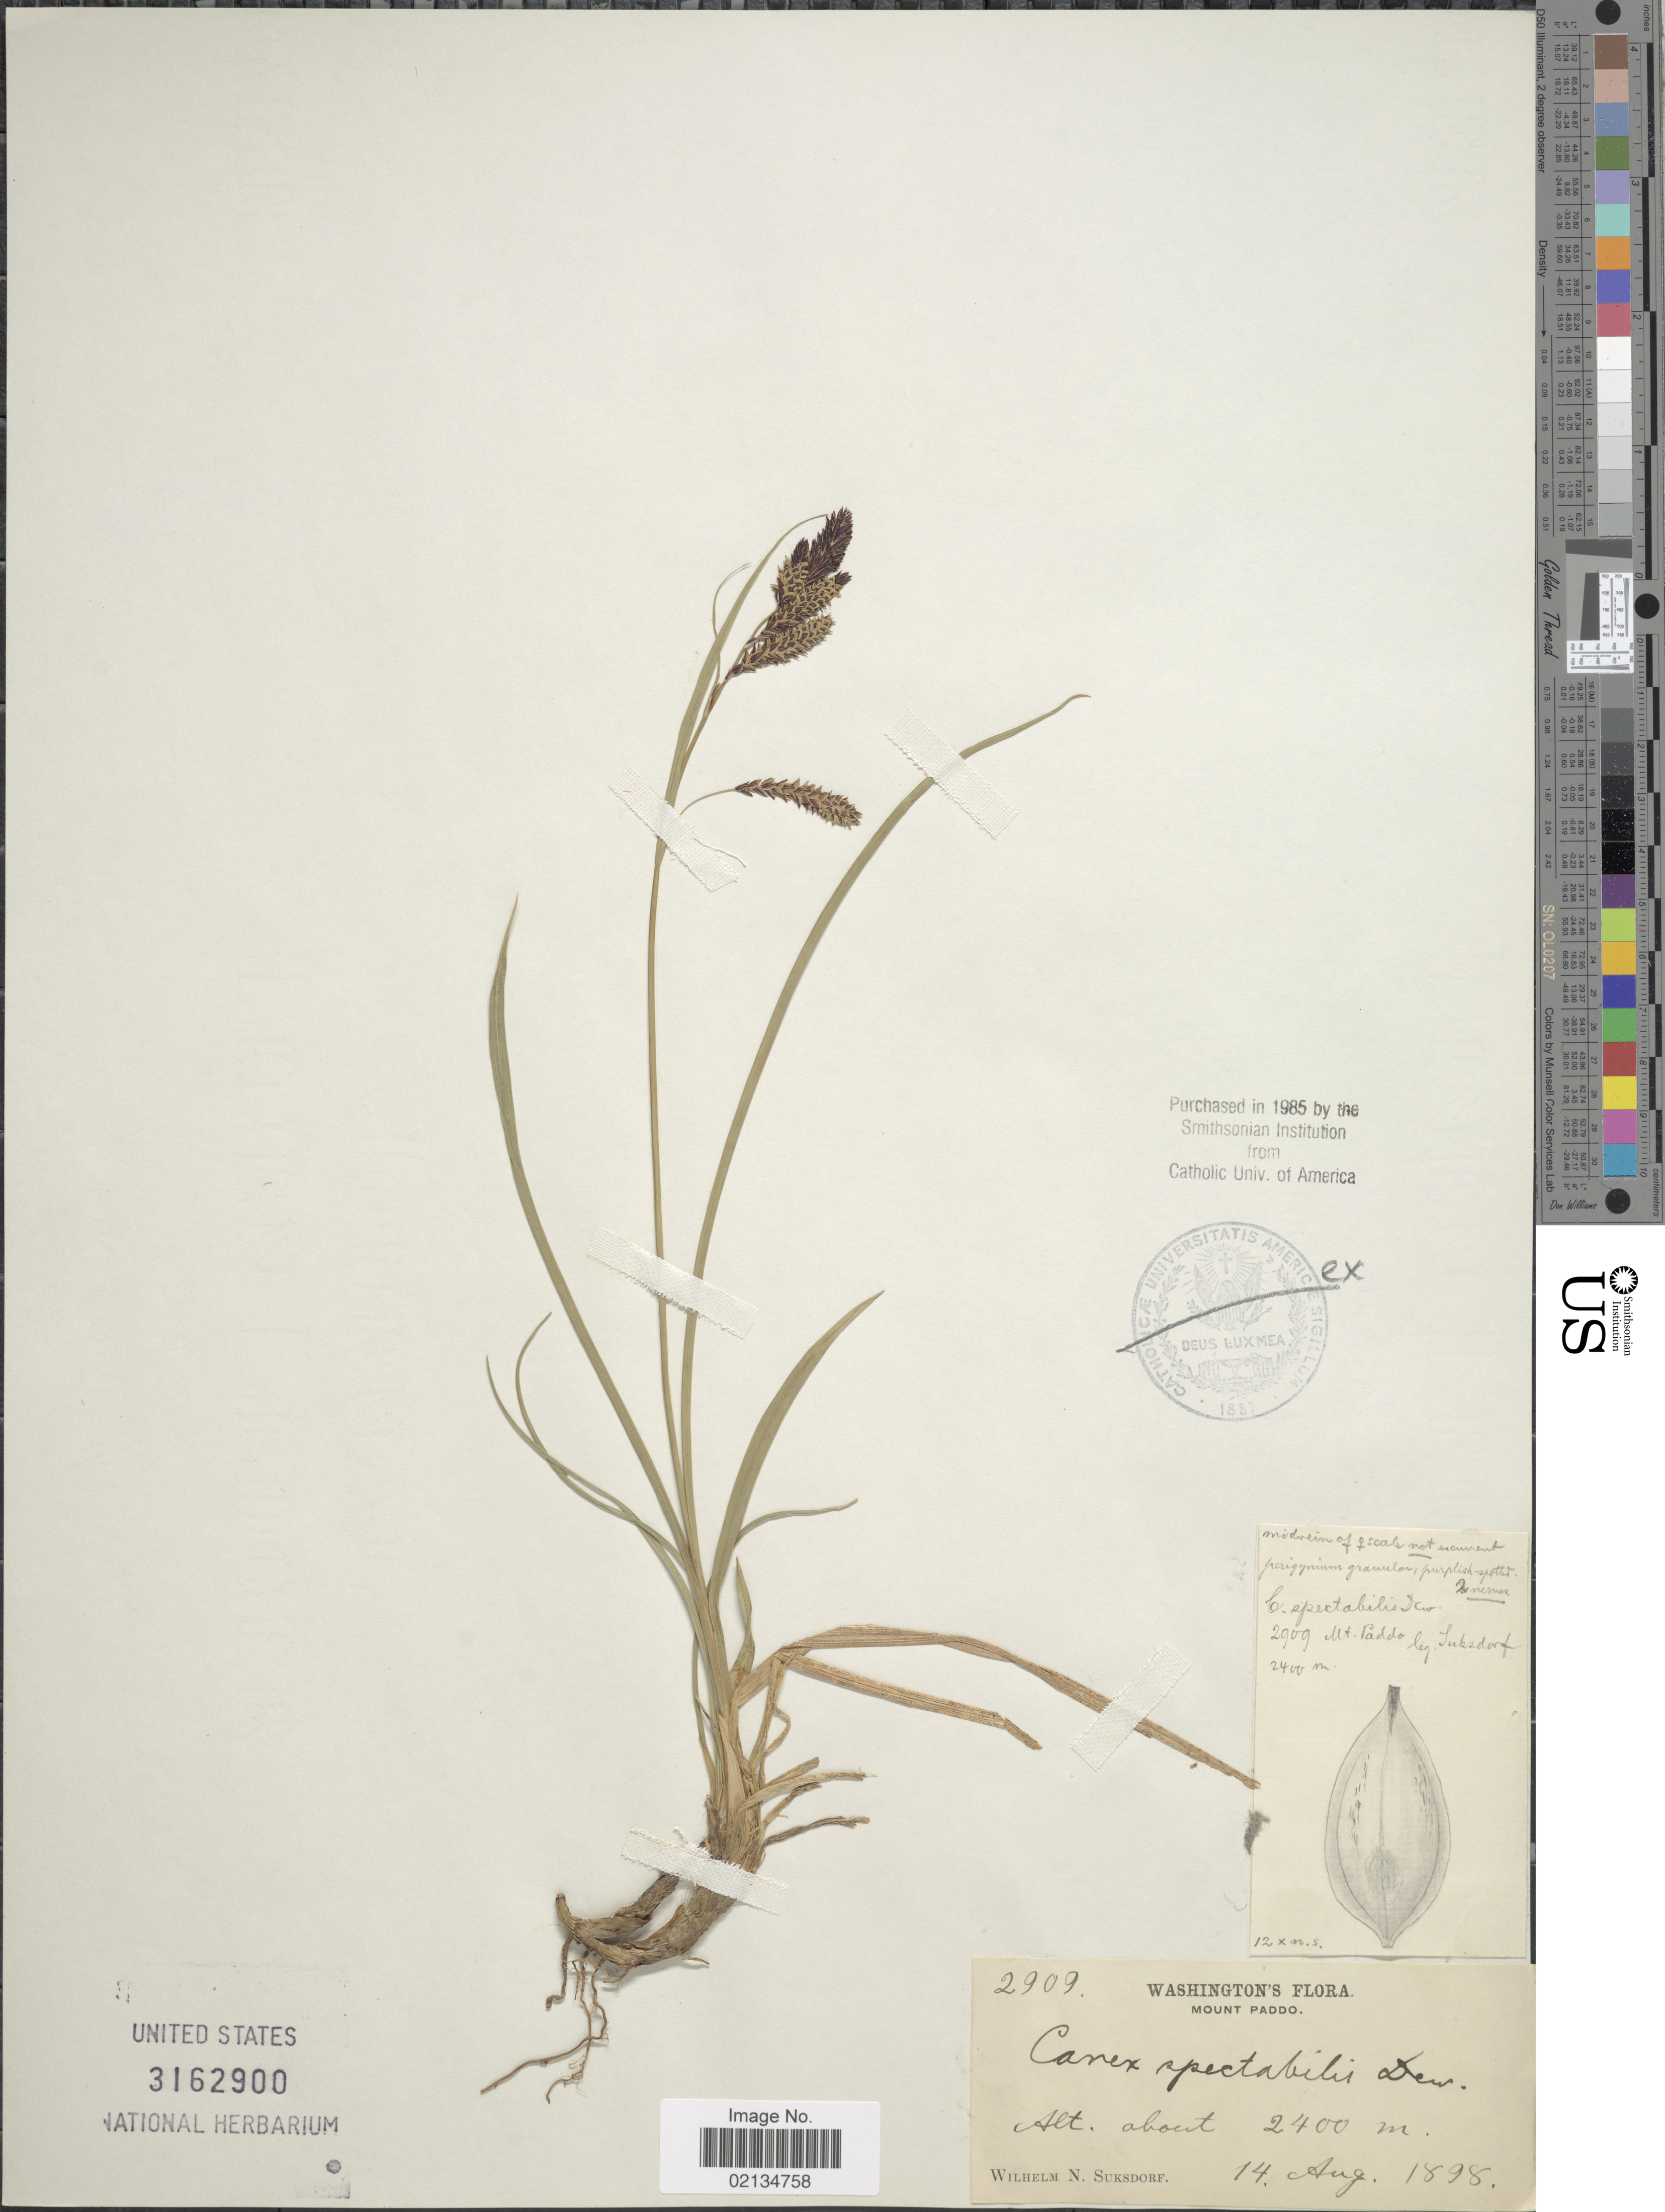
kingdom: Plantae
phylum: Tracheophyta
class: Liliopsida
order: Poales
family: Cyperaceae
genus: Carex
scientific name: Carex spectabilis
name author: Dewey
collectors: W. N. Suksdorf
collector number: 2909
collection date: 1898-08-14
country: United States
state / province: Washington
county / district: Skamania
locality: Mount Paddo.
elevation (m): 2400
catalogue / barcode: US 3162900